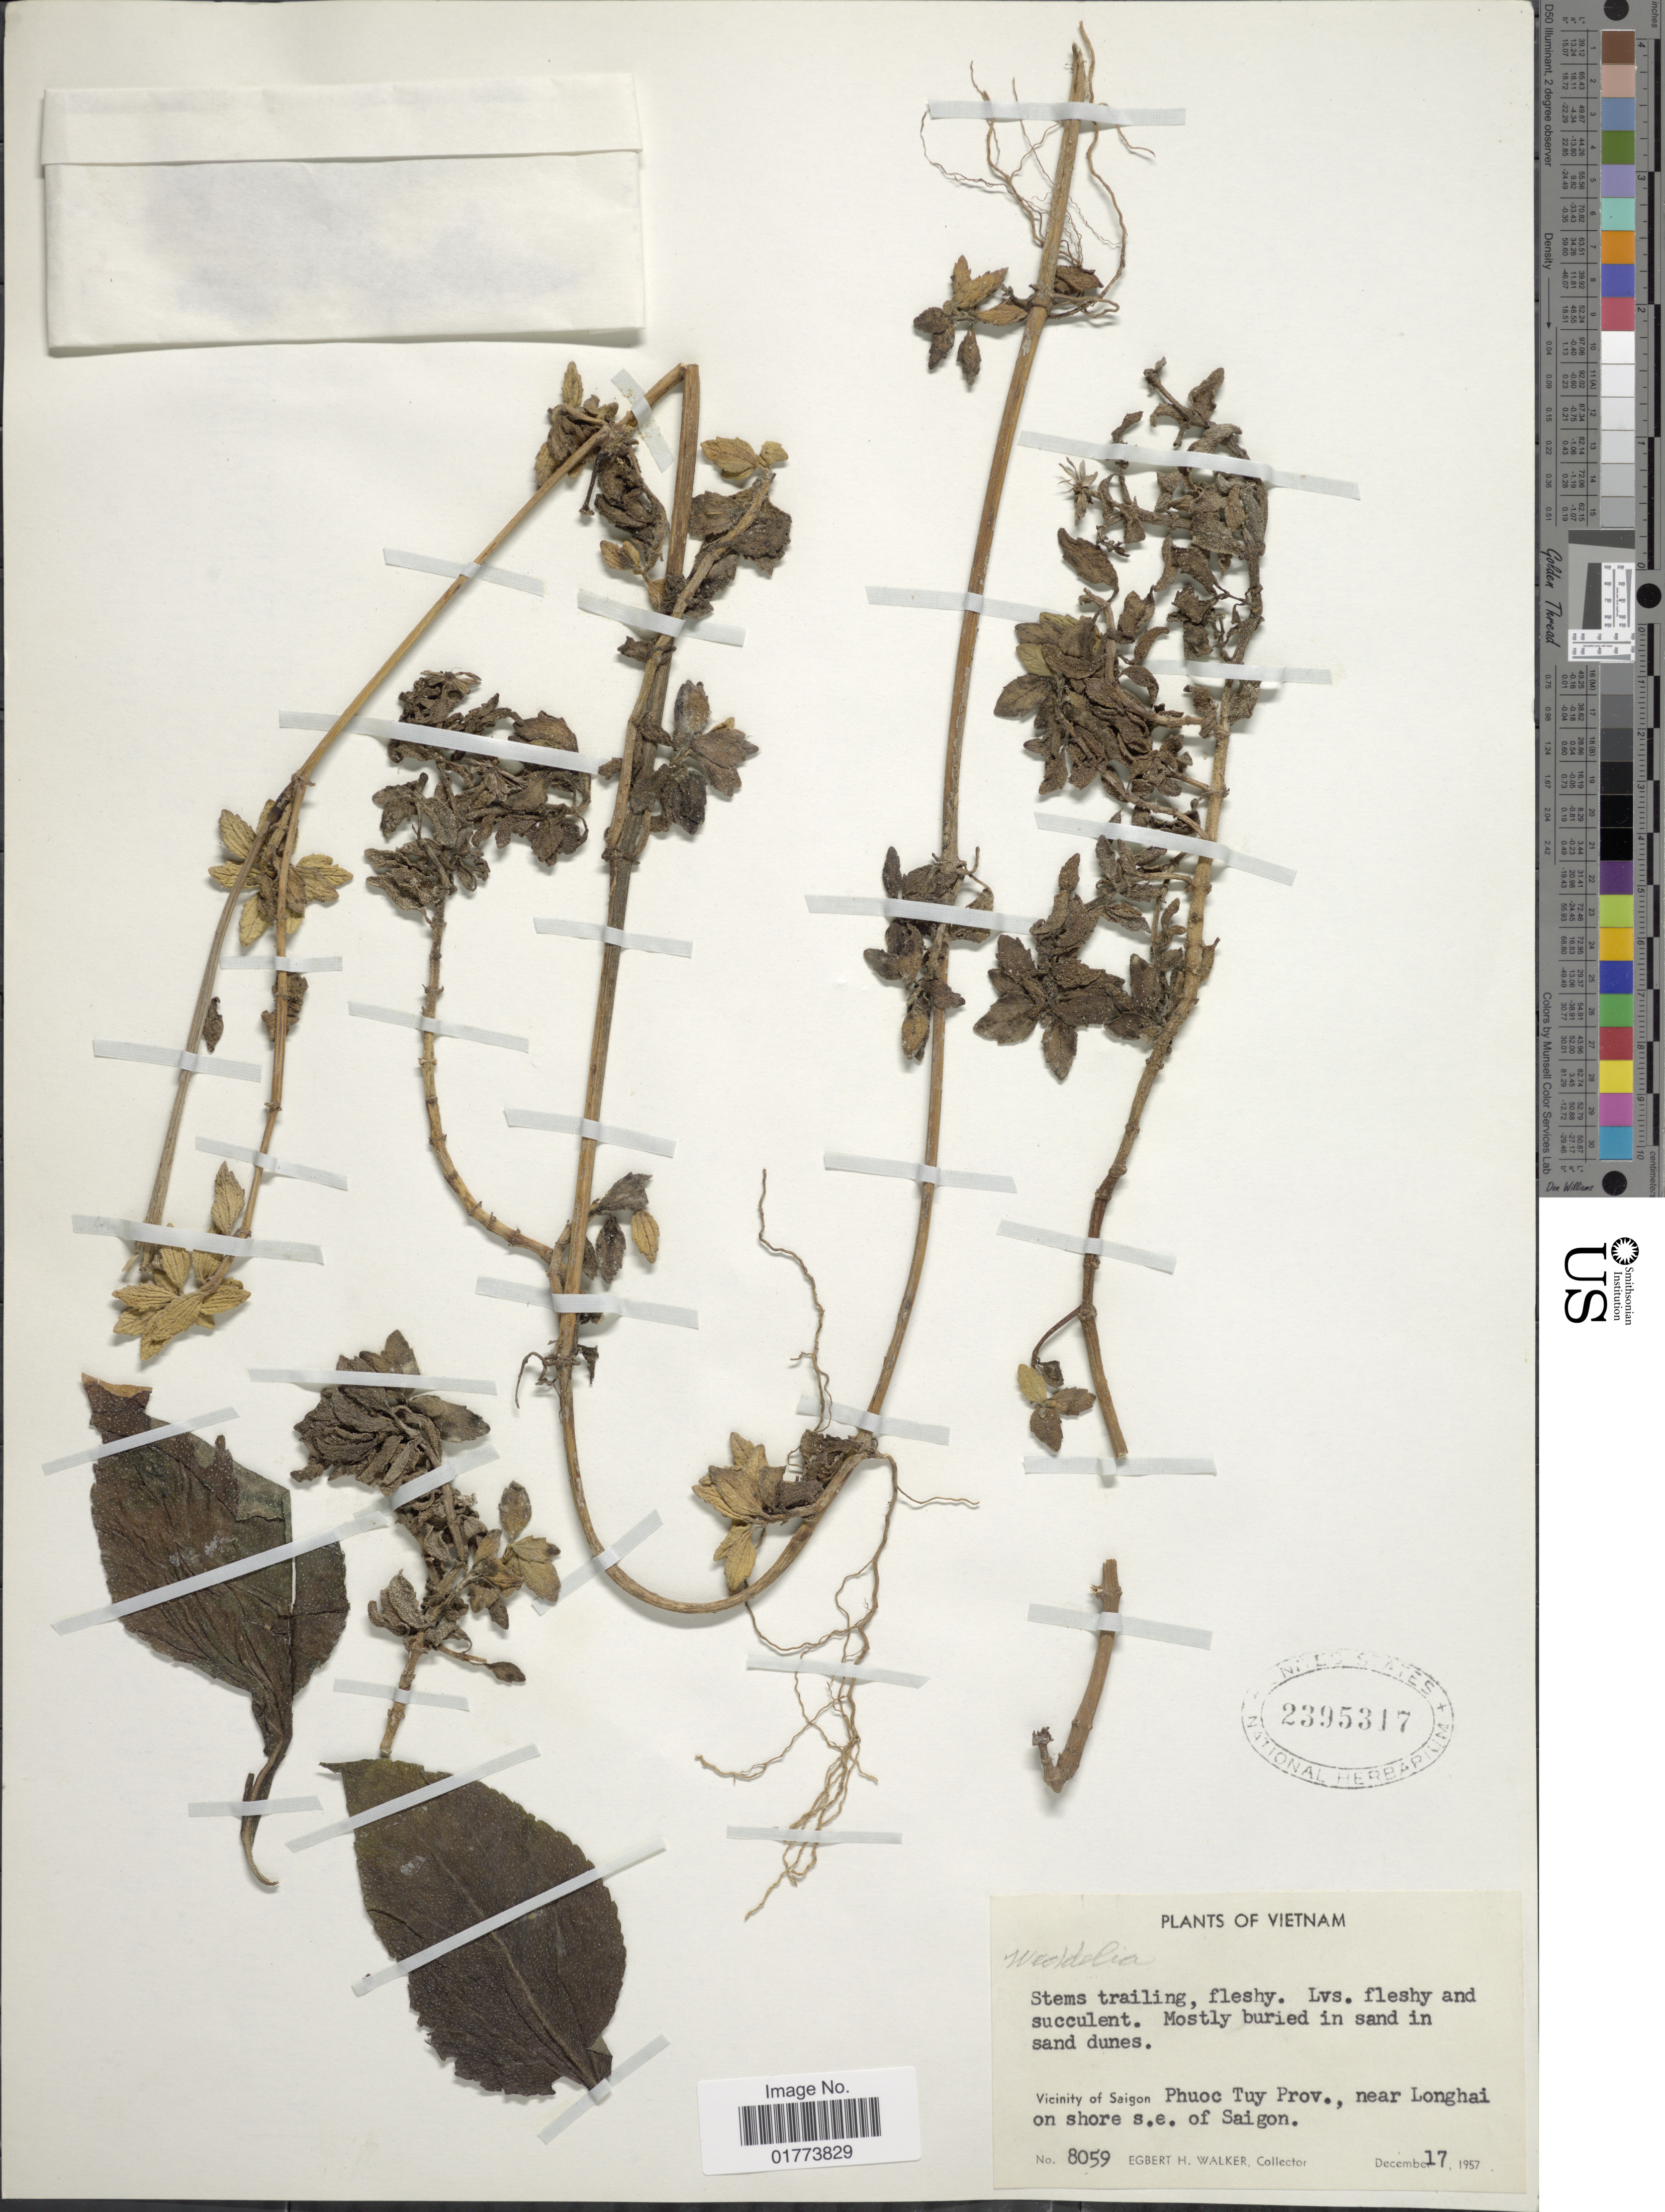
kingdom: Plantae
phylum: Tracheophyta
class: Magnoliopsida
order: Asterales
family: Asteraceae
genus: Wollastonia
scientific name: Wollastonia biflora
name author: (L.) DC.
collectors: E. H. Walker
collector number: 8059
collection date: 1957-12-17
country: Vietnam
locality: Vicinity of Saigon Phuoc Tuy Prov., near Lonhai on shore s.e. of Saigon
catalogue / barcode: US 2395317